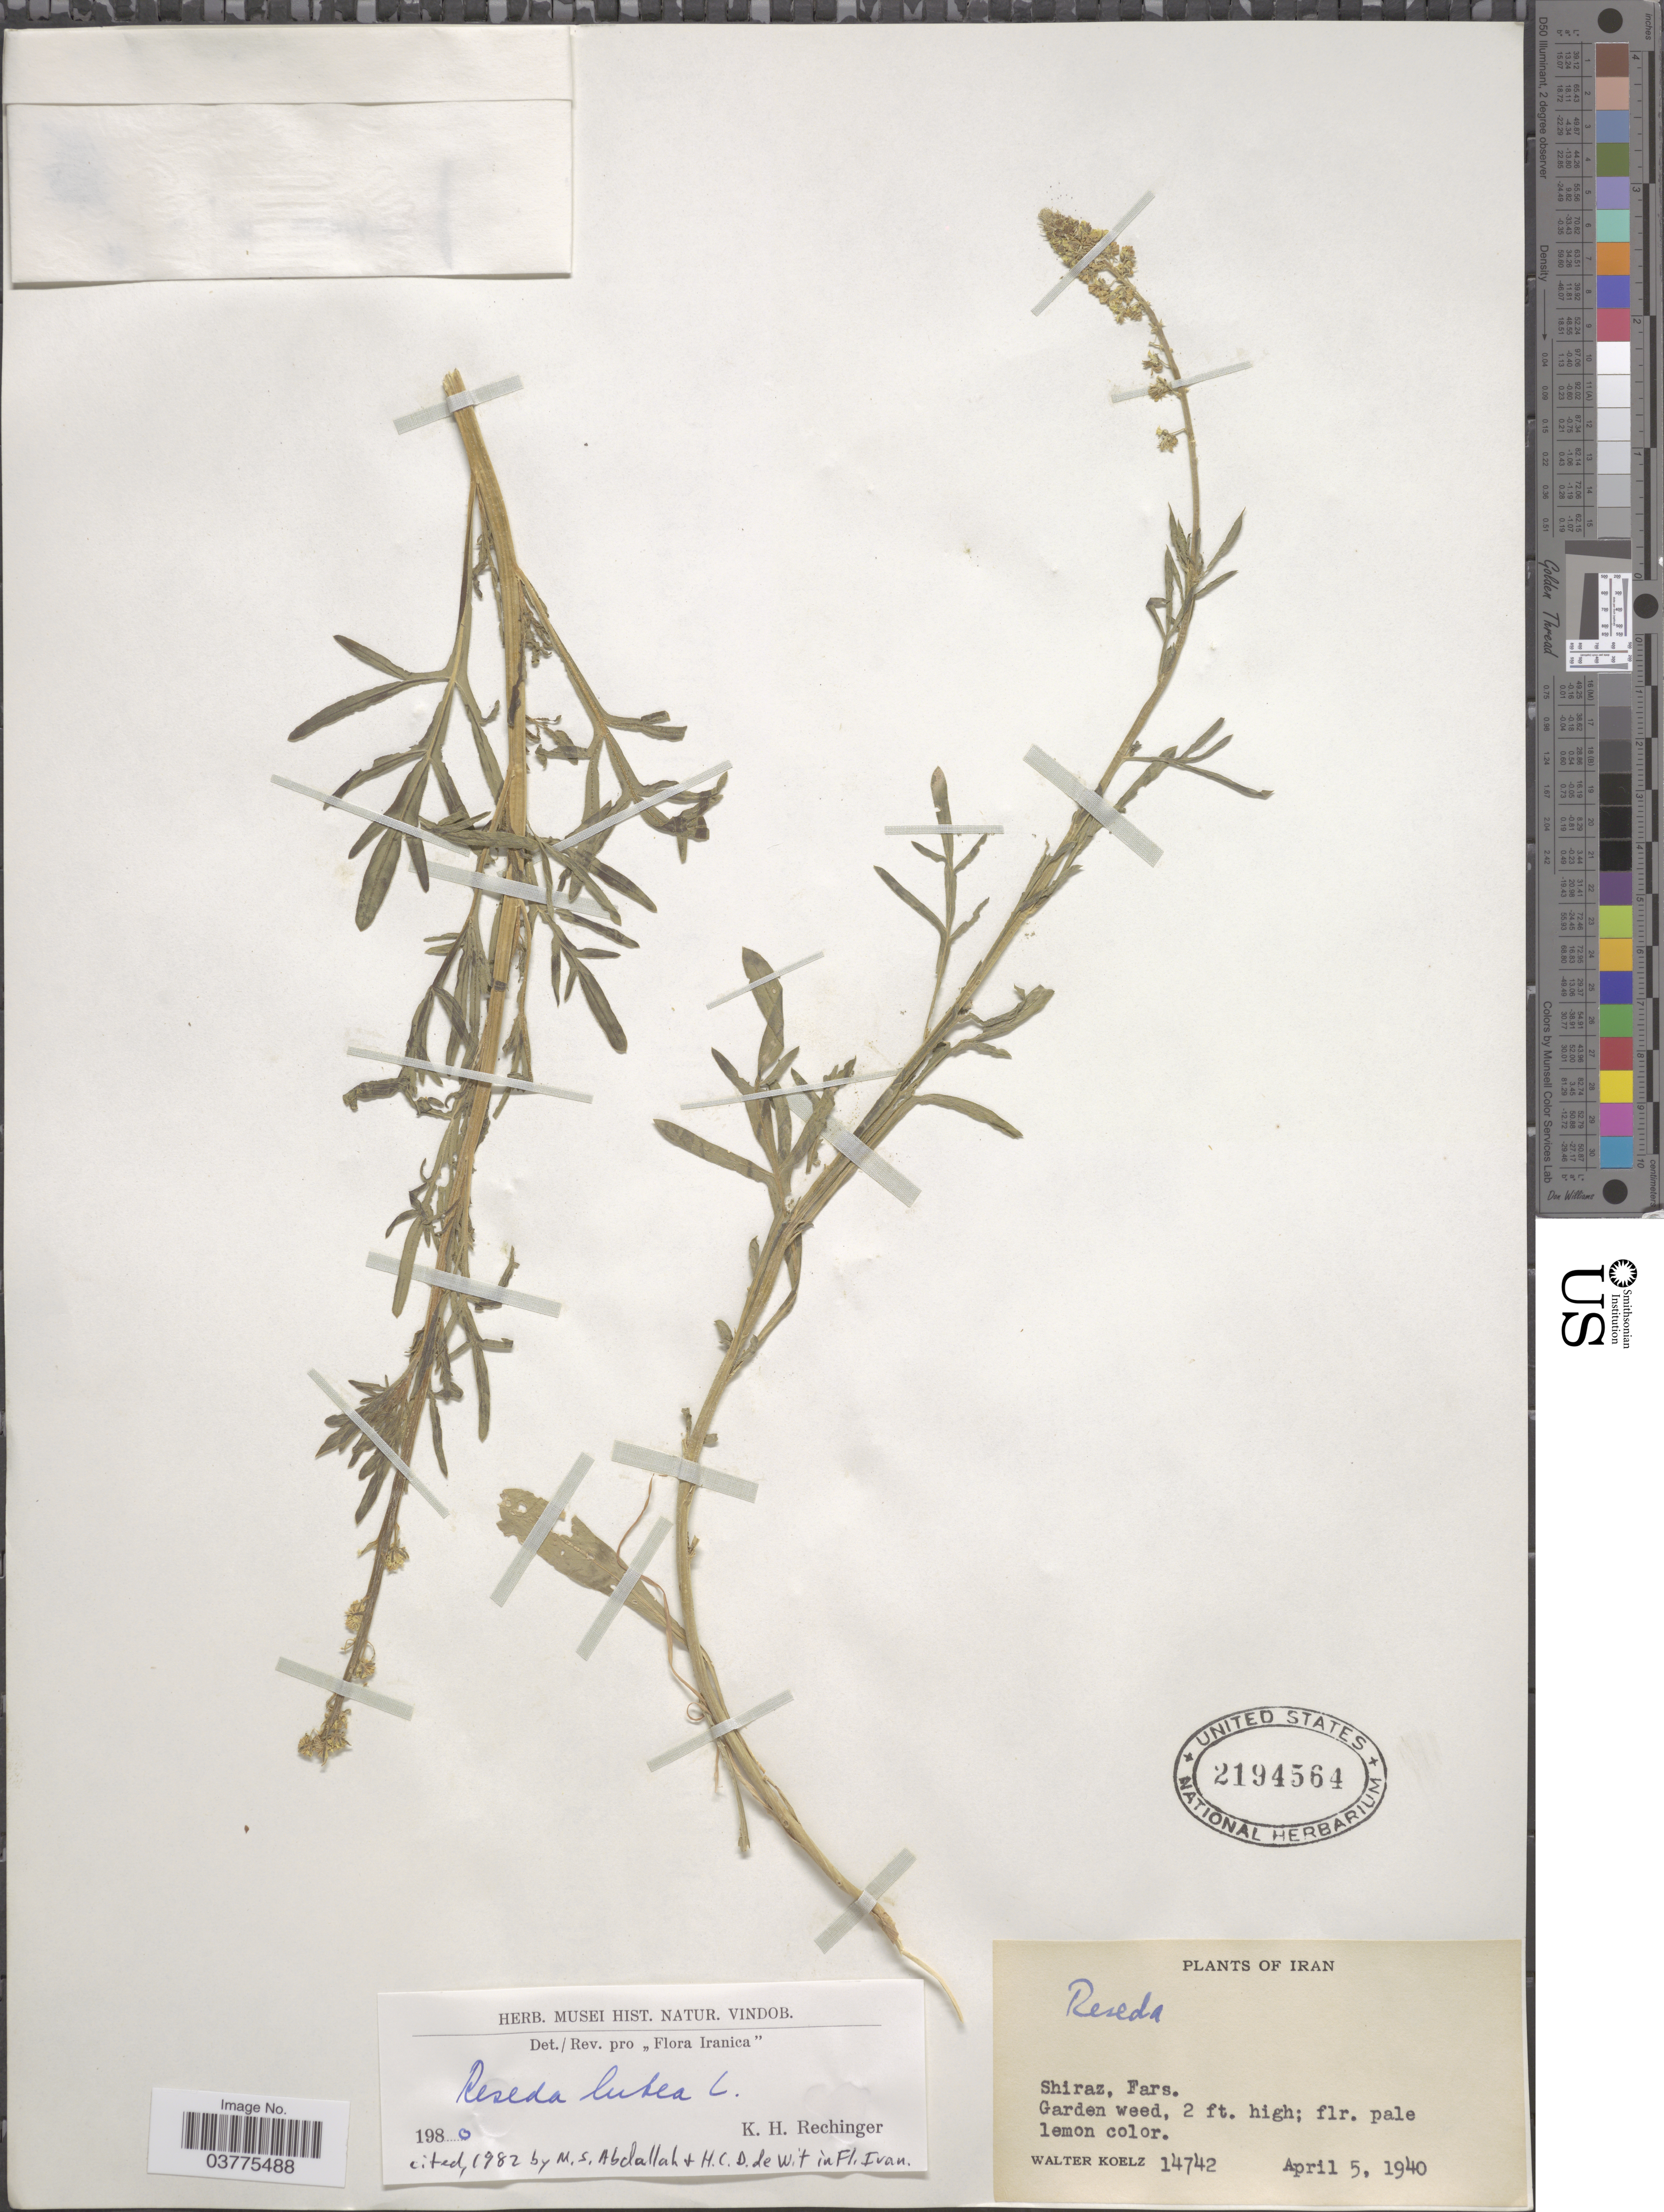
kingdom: Plantae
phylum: Tracheophyta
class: Magnoliopsida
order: Brassicales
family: Resedaceae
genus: Reseda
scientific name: Reseda lutea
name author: L.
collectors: W. N. Koelz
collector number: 14742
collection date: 1940-04-05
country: Iran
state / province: Fars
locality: Shiraz.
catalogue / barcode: US 2194564